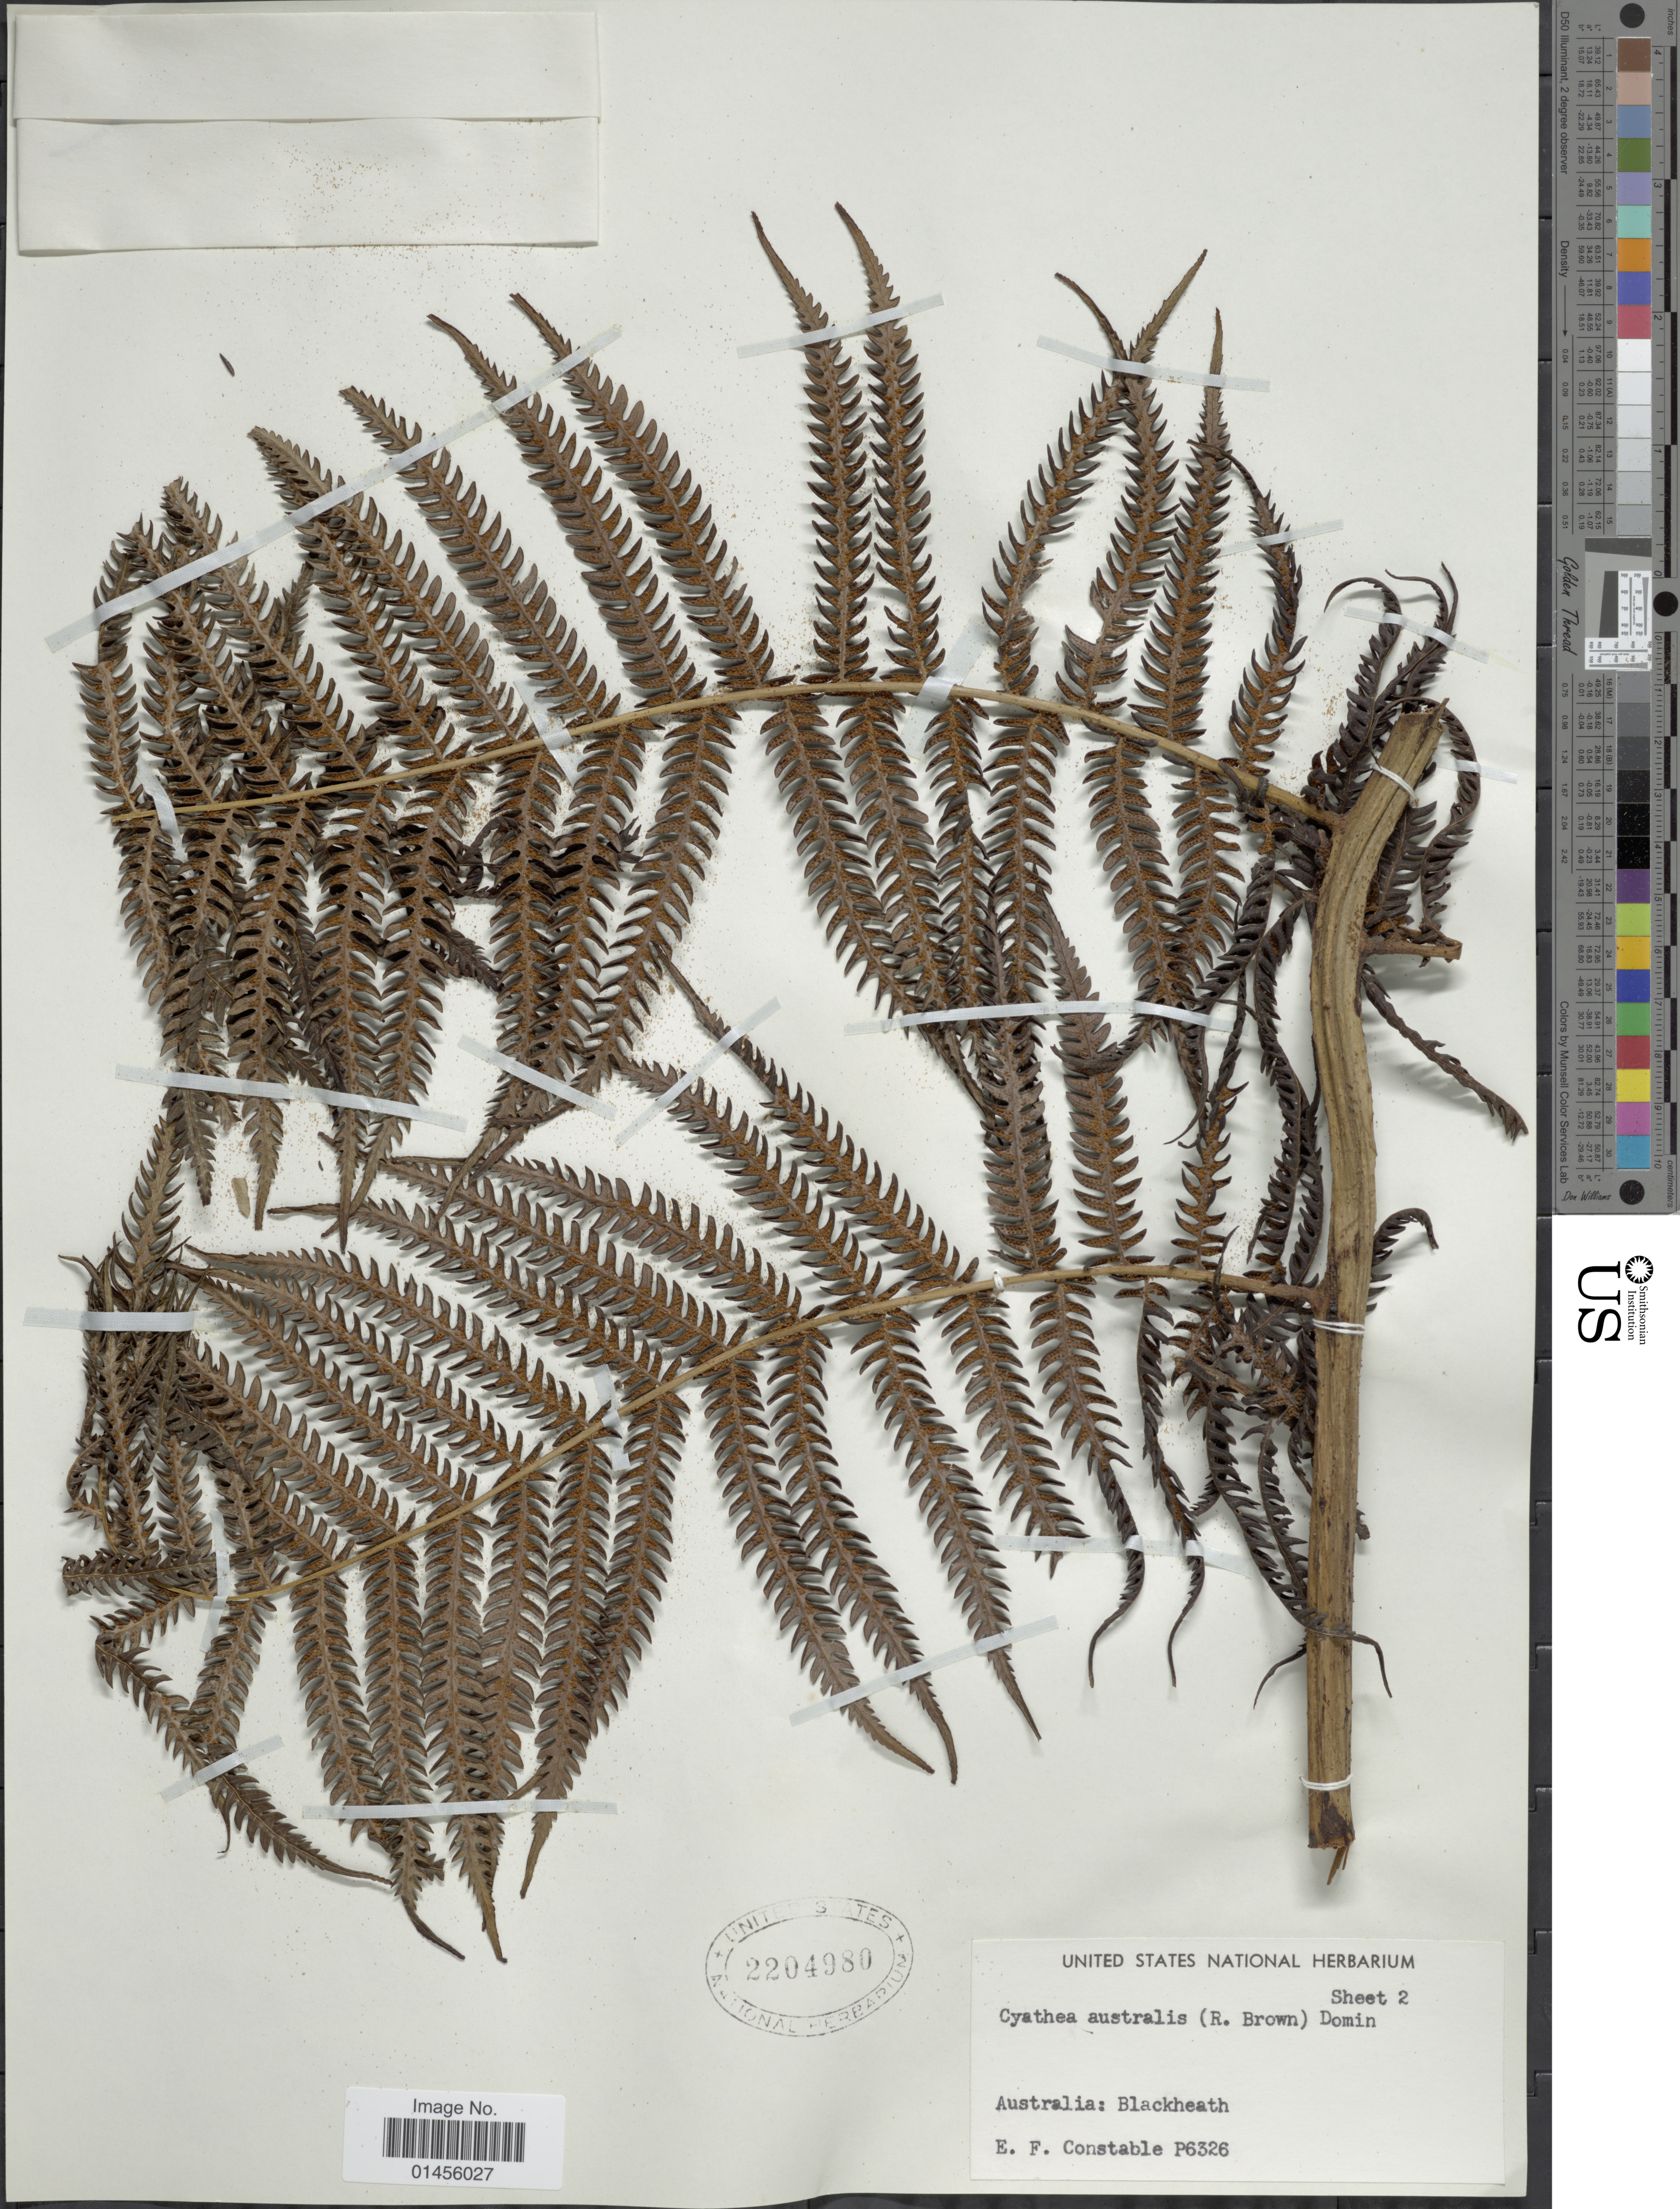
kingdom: Plantae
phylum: Tracheophyta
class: Polypodiopsida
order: Cyatheales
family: Cyatheaceae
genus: Alsophila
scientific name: Alsophila australis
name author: R. Br.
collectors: E. F. Constable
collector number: P6326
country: Australia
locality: Australia: Blackheath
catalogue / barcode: US 2204980